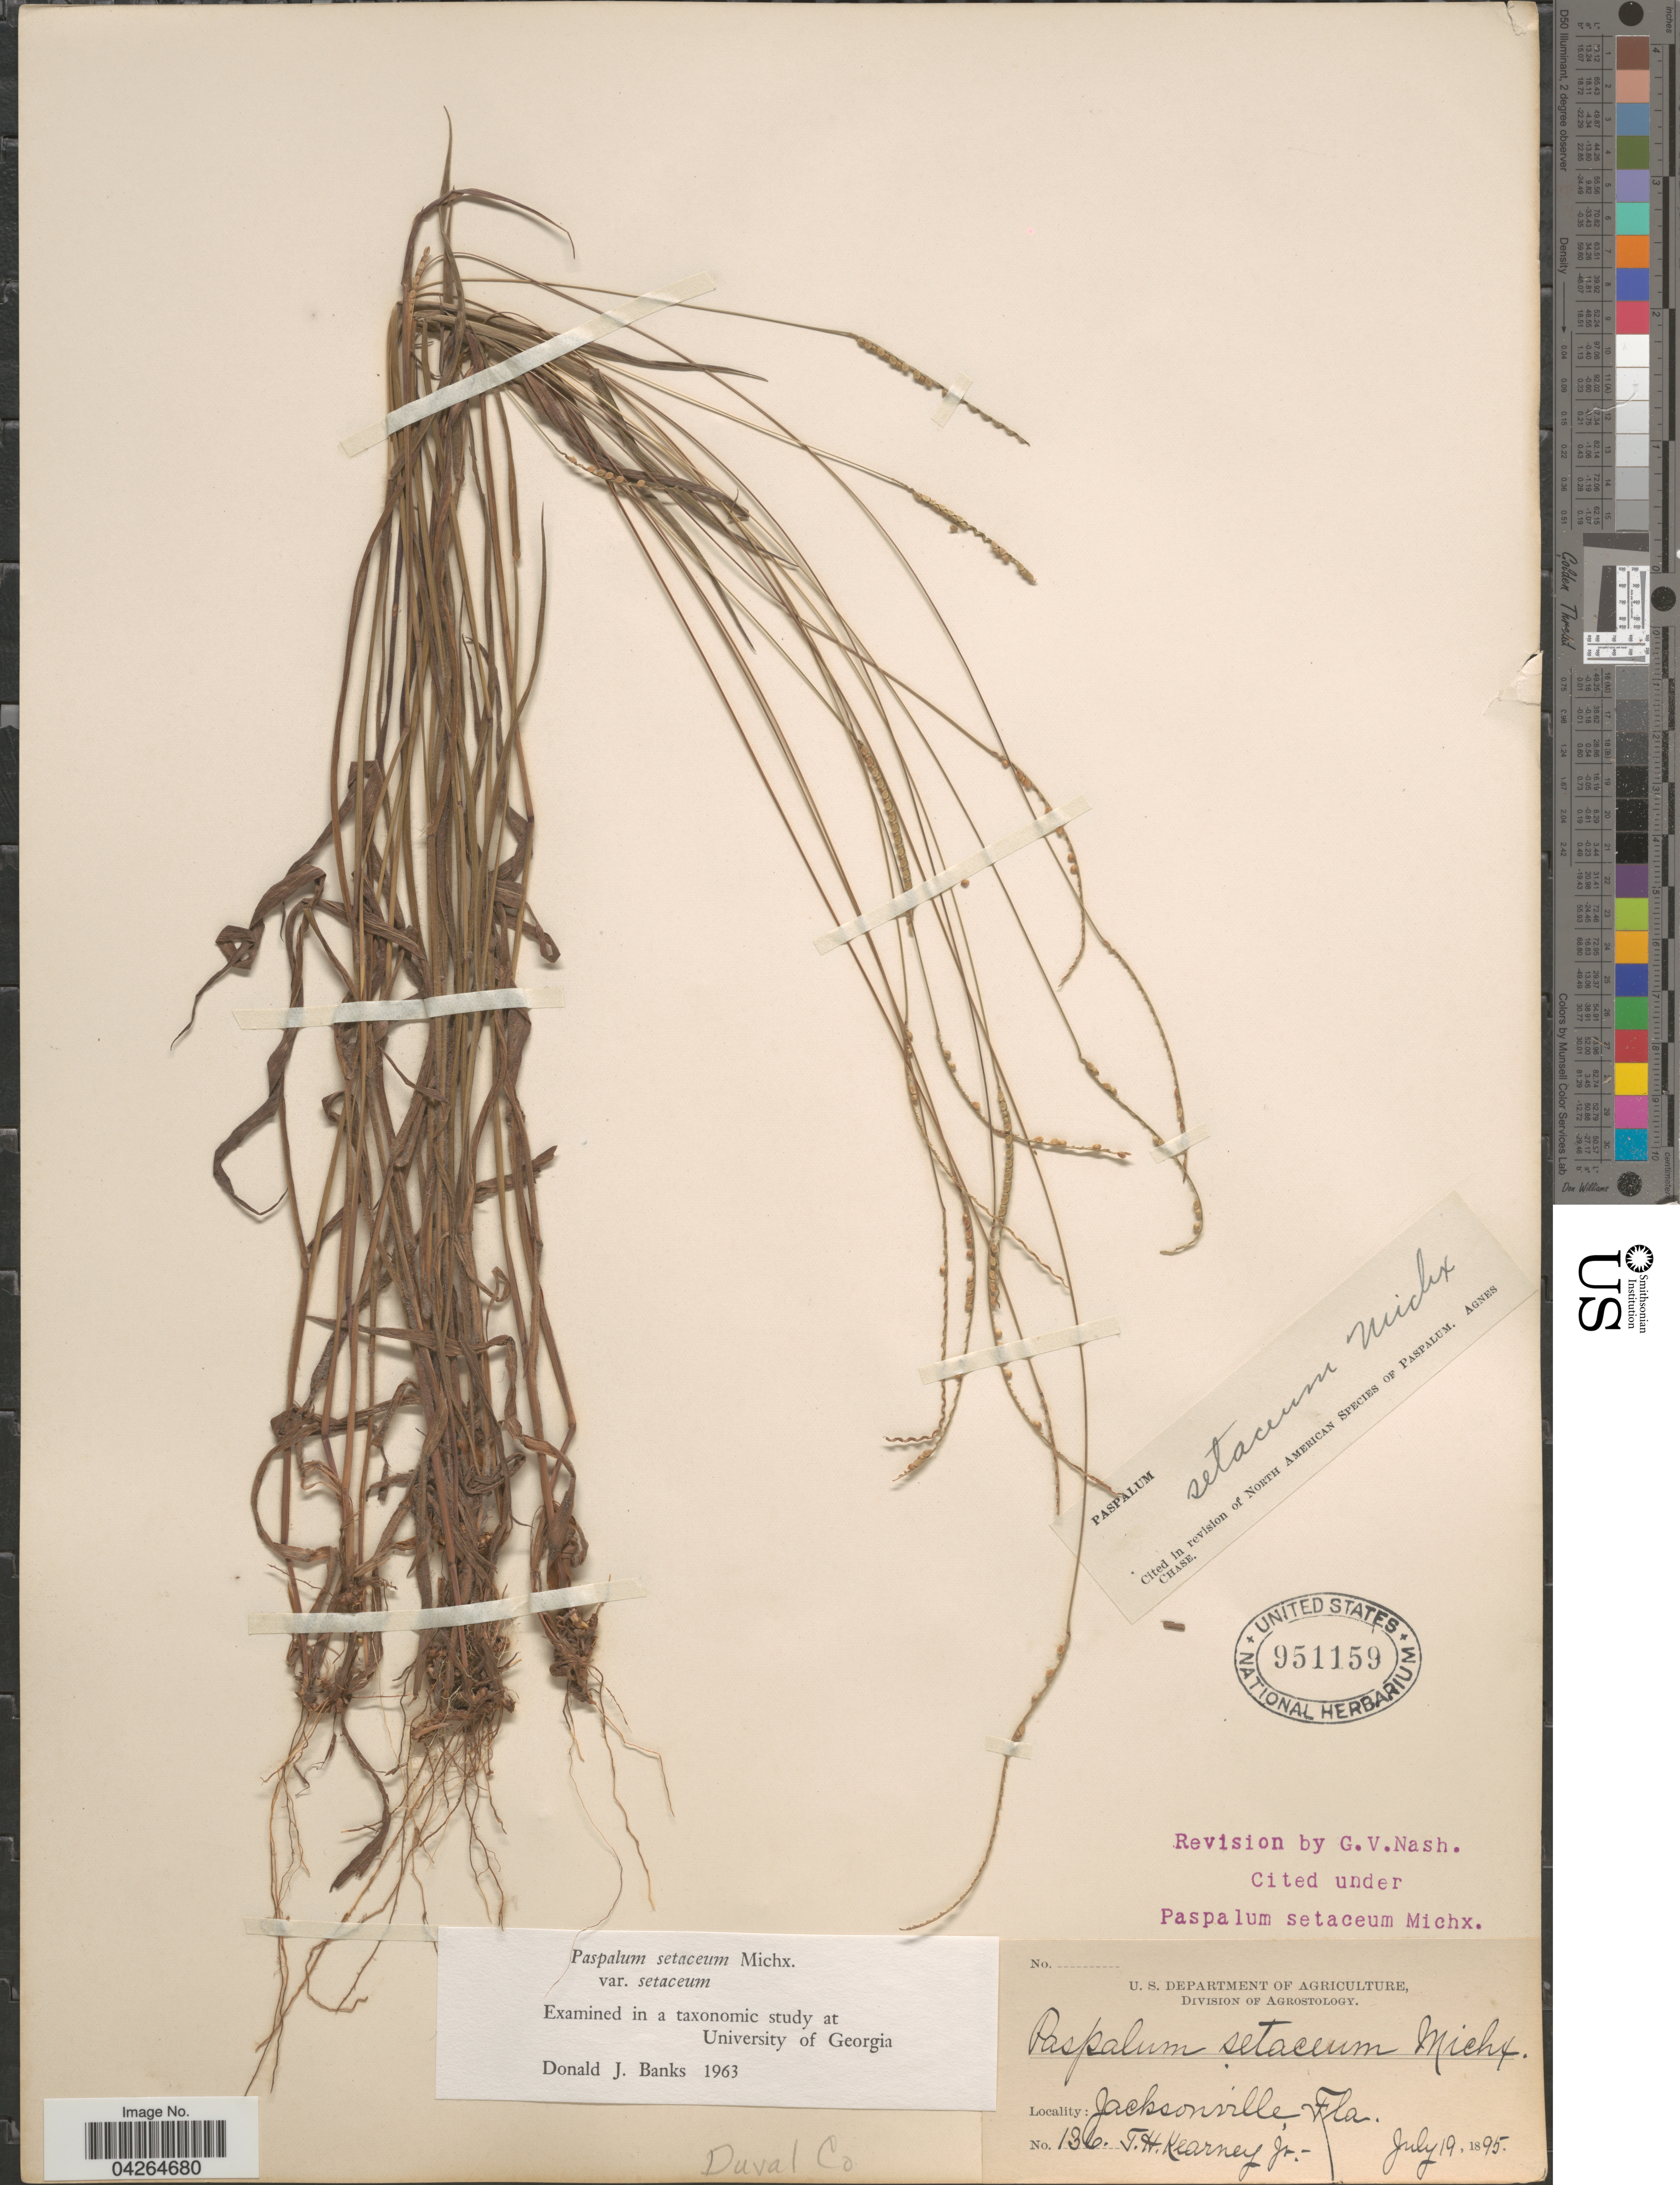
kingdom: Plantae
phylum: Tracheophyta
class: Liliopsida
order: Poales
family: Poaceae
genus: Paspalum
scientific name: Paspalum setaceum var. setaceum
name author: Michx.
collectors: T. H. Kearney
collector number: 136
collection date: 1895-07-19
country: United States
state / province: Florida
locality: Jacksonville. Duval Co.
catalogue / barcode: US 951159